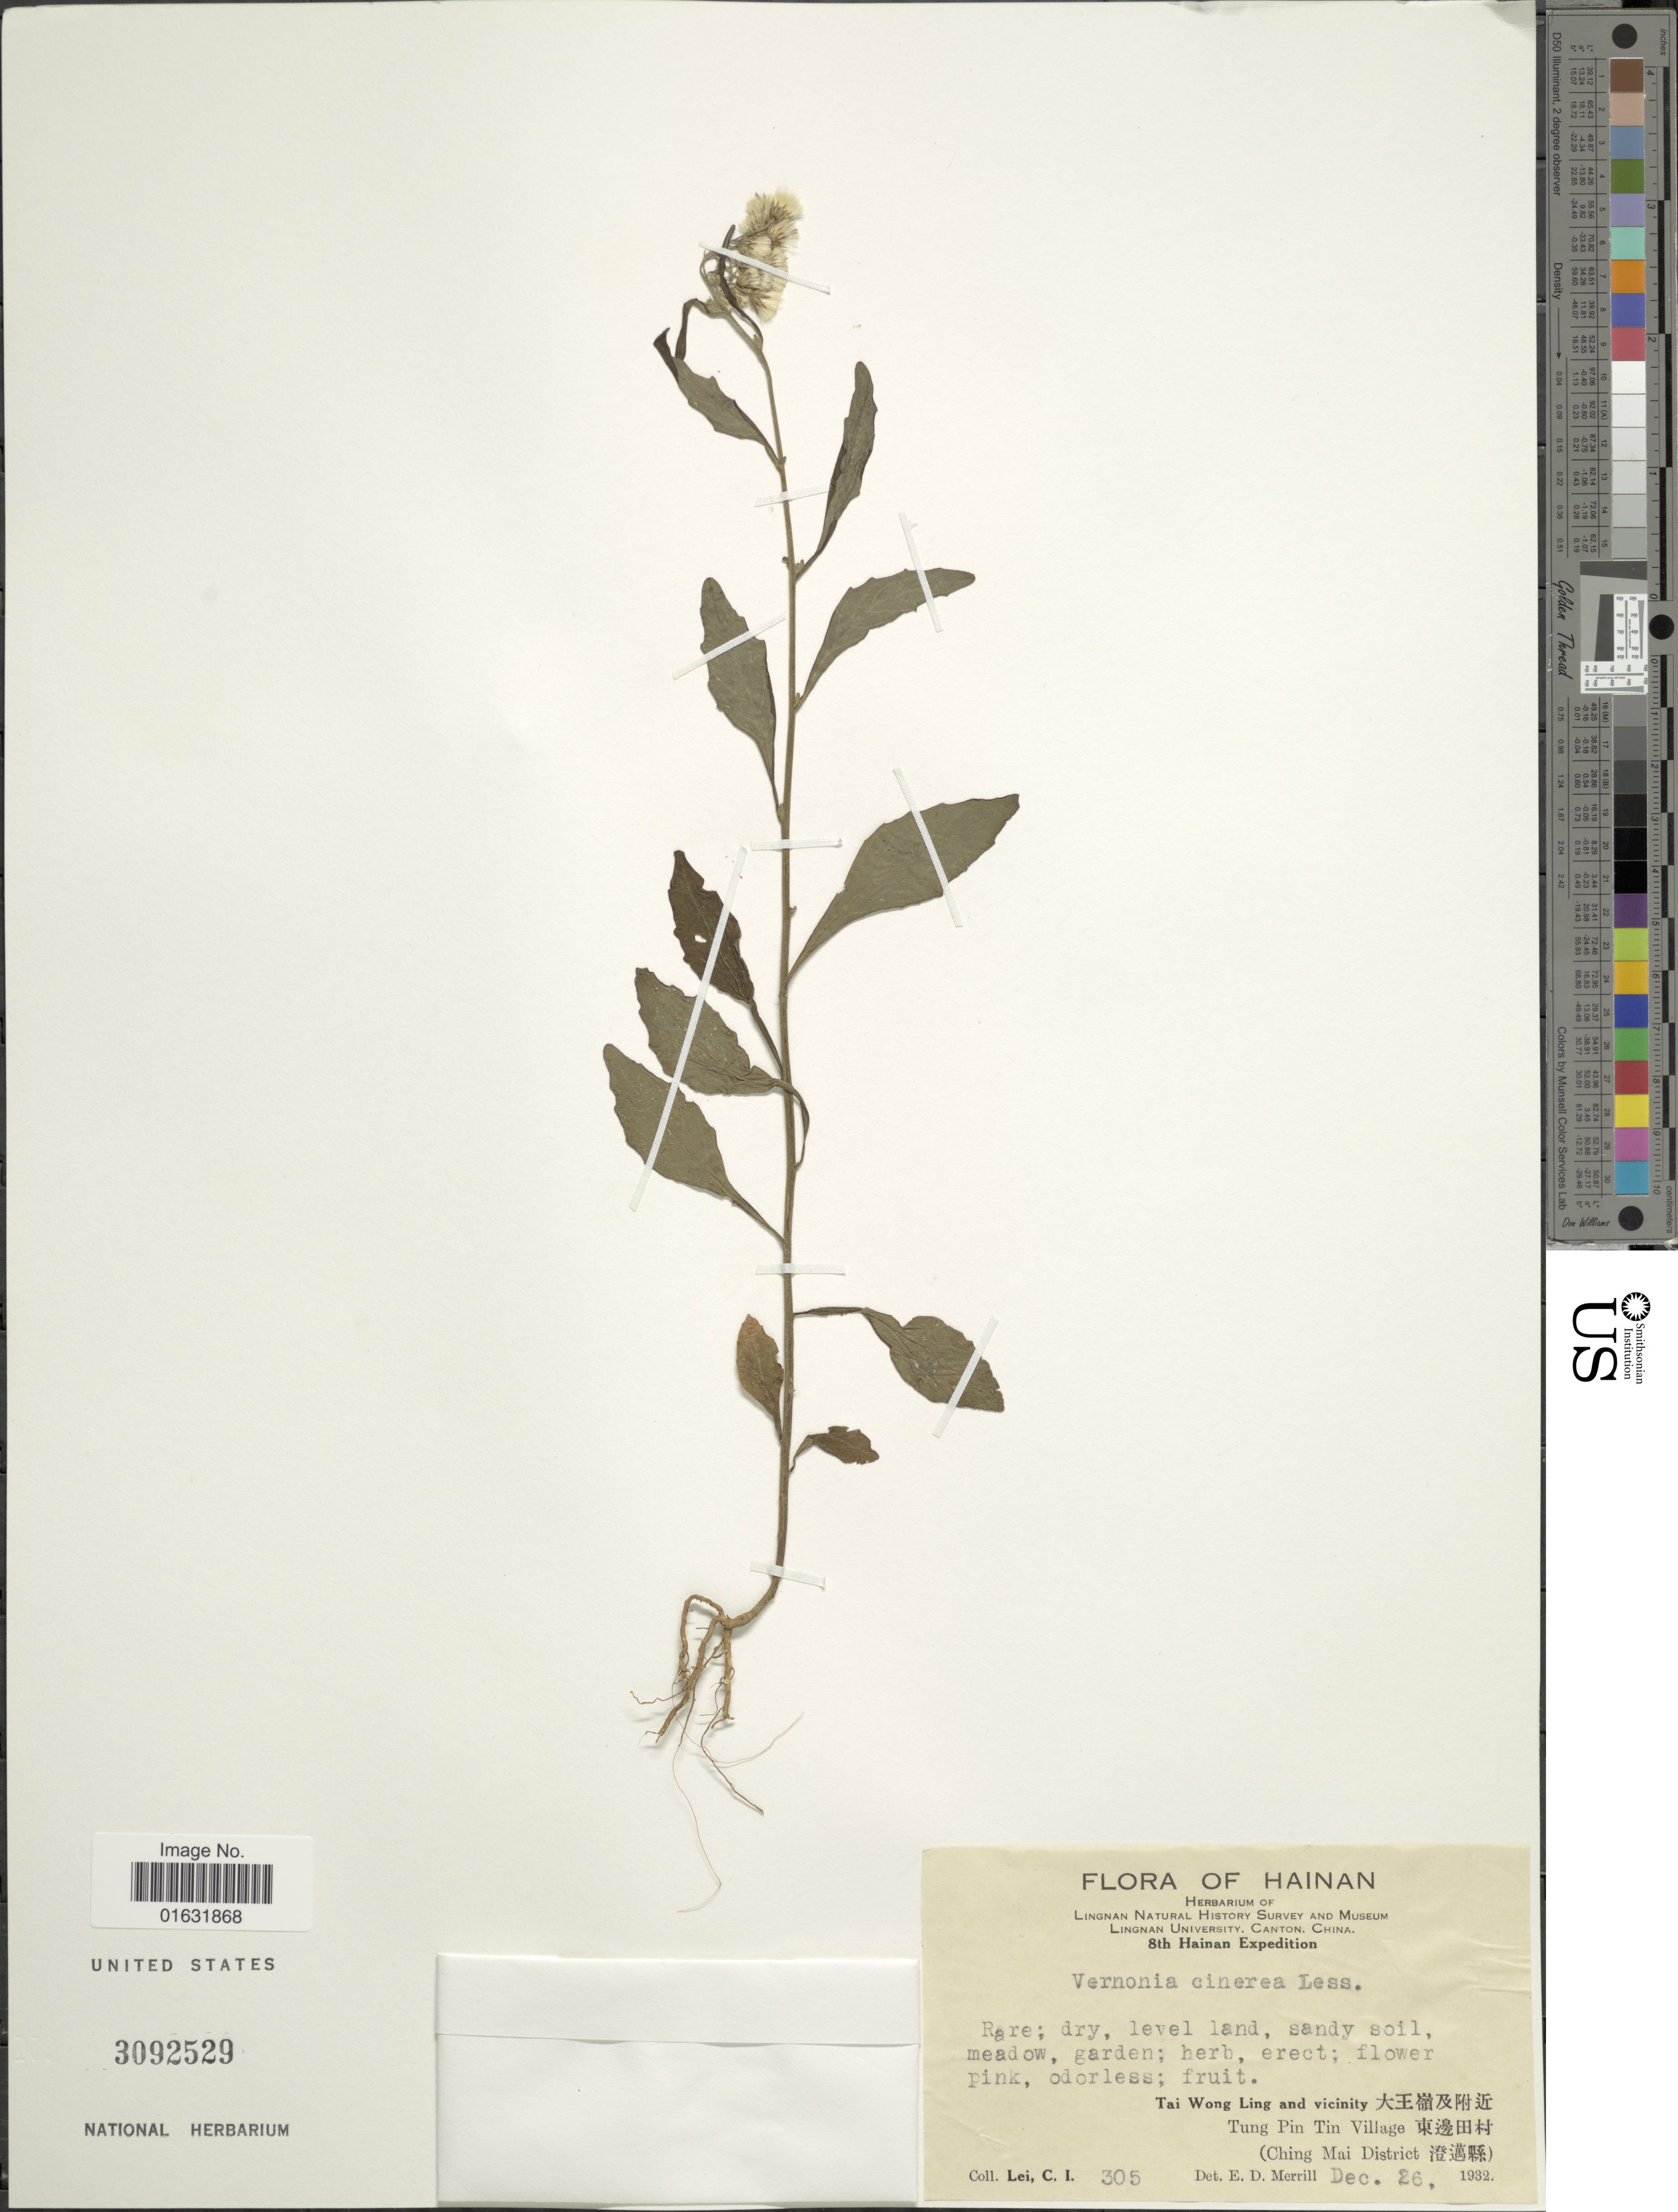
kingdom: Plantae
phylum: Tracheophyta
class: Magnoliopsida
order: Asterales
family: Asteraceae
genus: Cyanthillium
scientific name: Cyanthillium cinereum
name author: (L.) H. Rob.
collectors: C. I. Lei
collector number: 305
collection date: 1932-12-26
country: China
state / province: Hainan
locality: Tai Wong Ling and vicinity, Tung Pin Tin Village (Ching Mai District)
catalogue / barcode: US 3092529